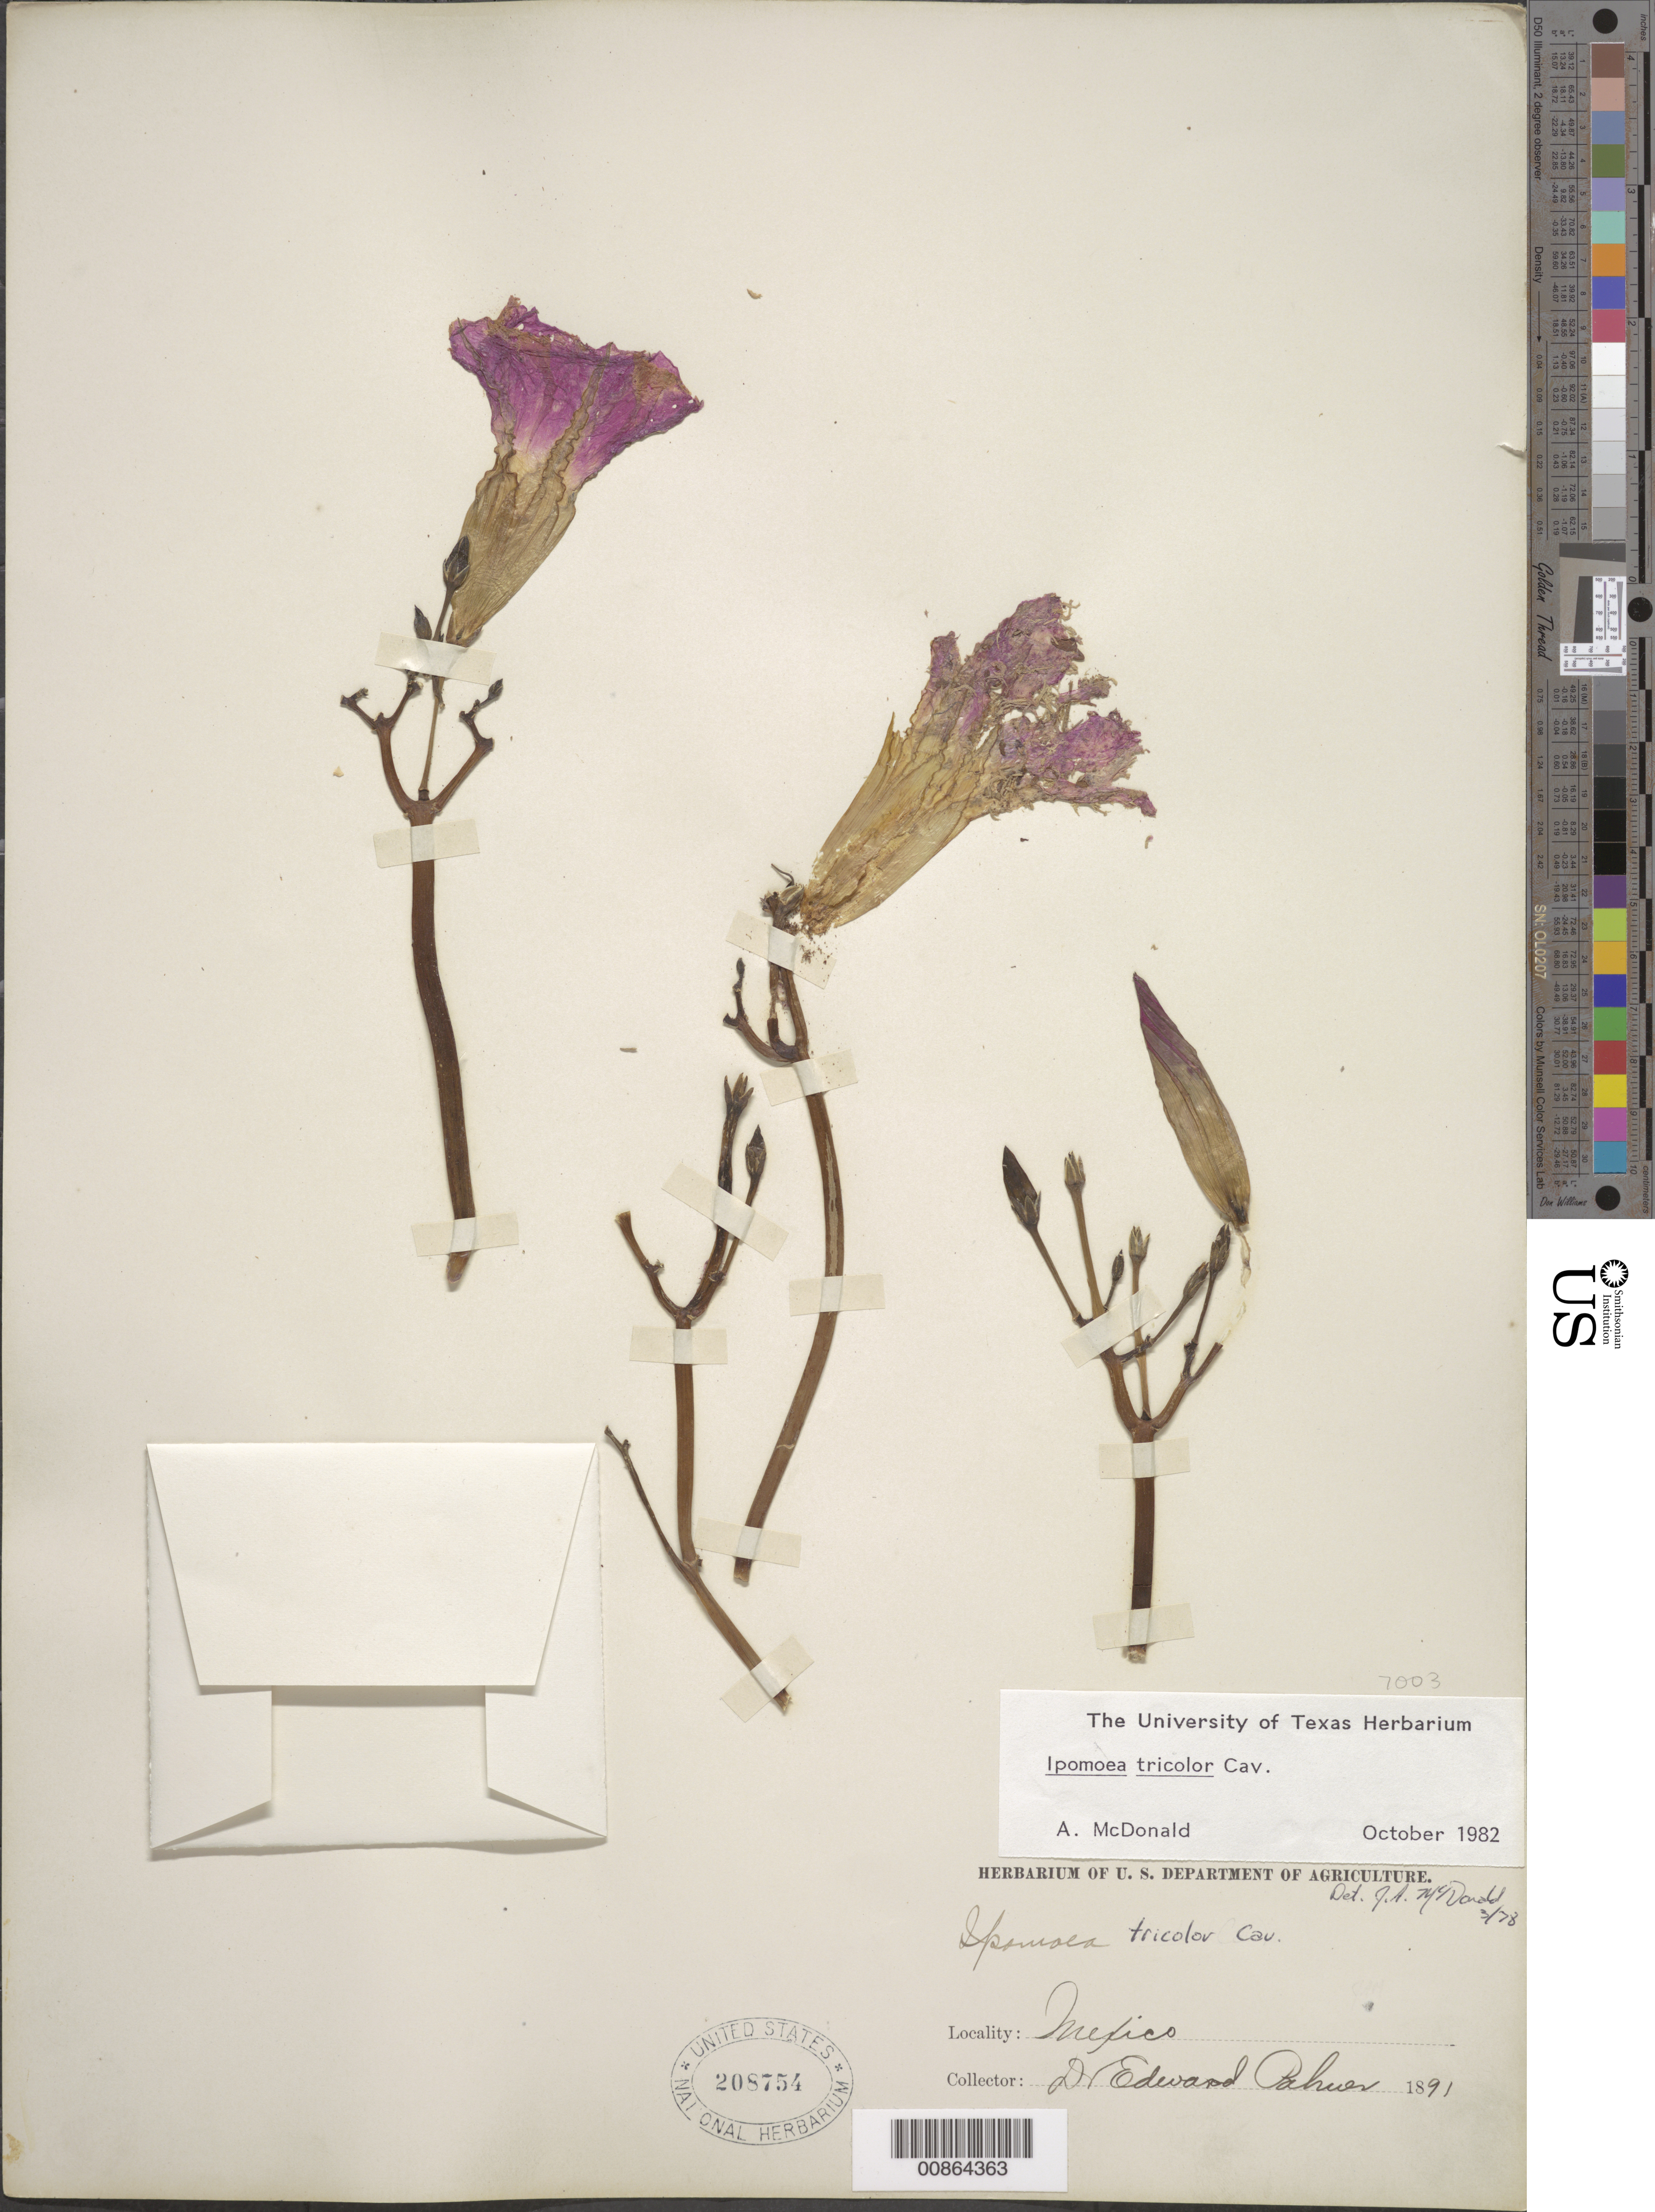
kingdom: Plantae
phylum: Tracheophyta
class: Magnoliopsida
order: Solanales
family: Convolvulaceae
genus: Ipomoea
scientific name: Ipomoea tricolor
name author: Cav.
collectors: E. Palmer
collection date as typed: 1891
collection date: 1891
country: Mexico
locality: Mexico.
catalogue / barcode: US 208754